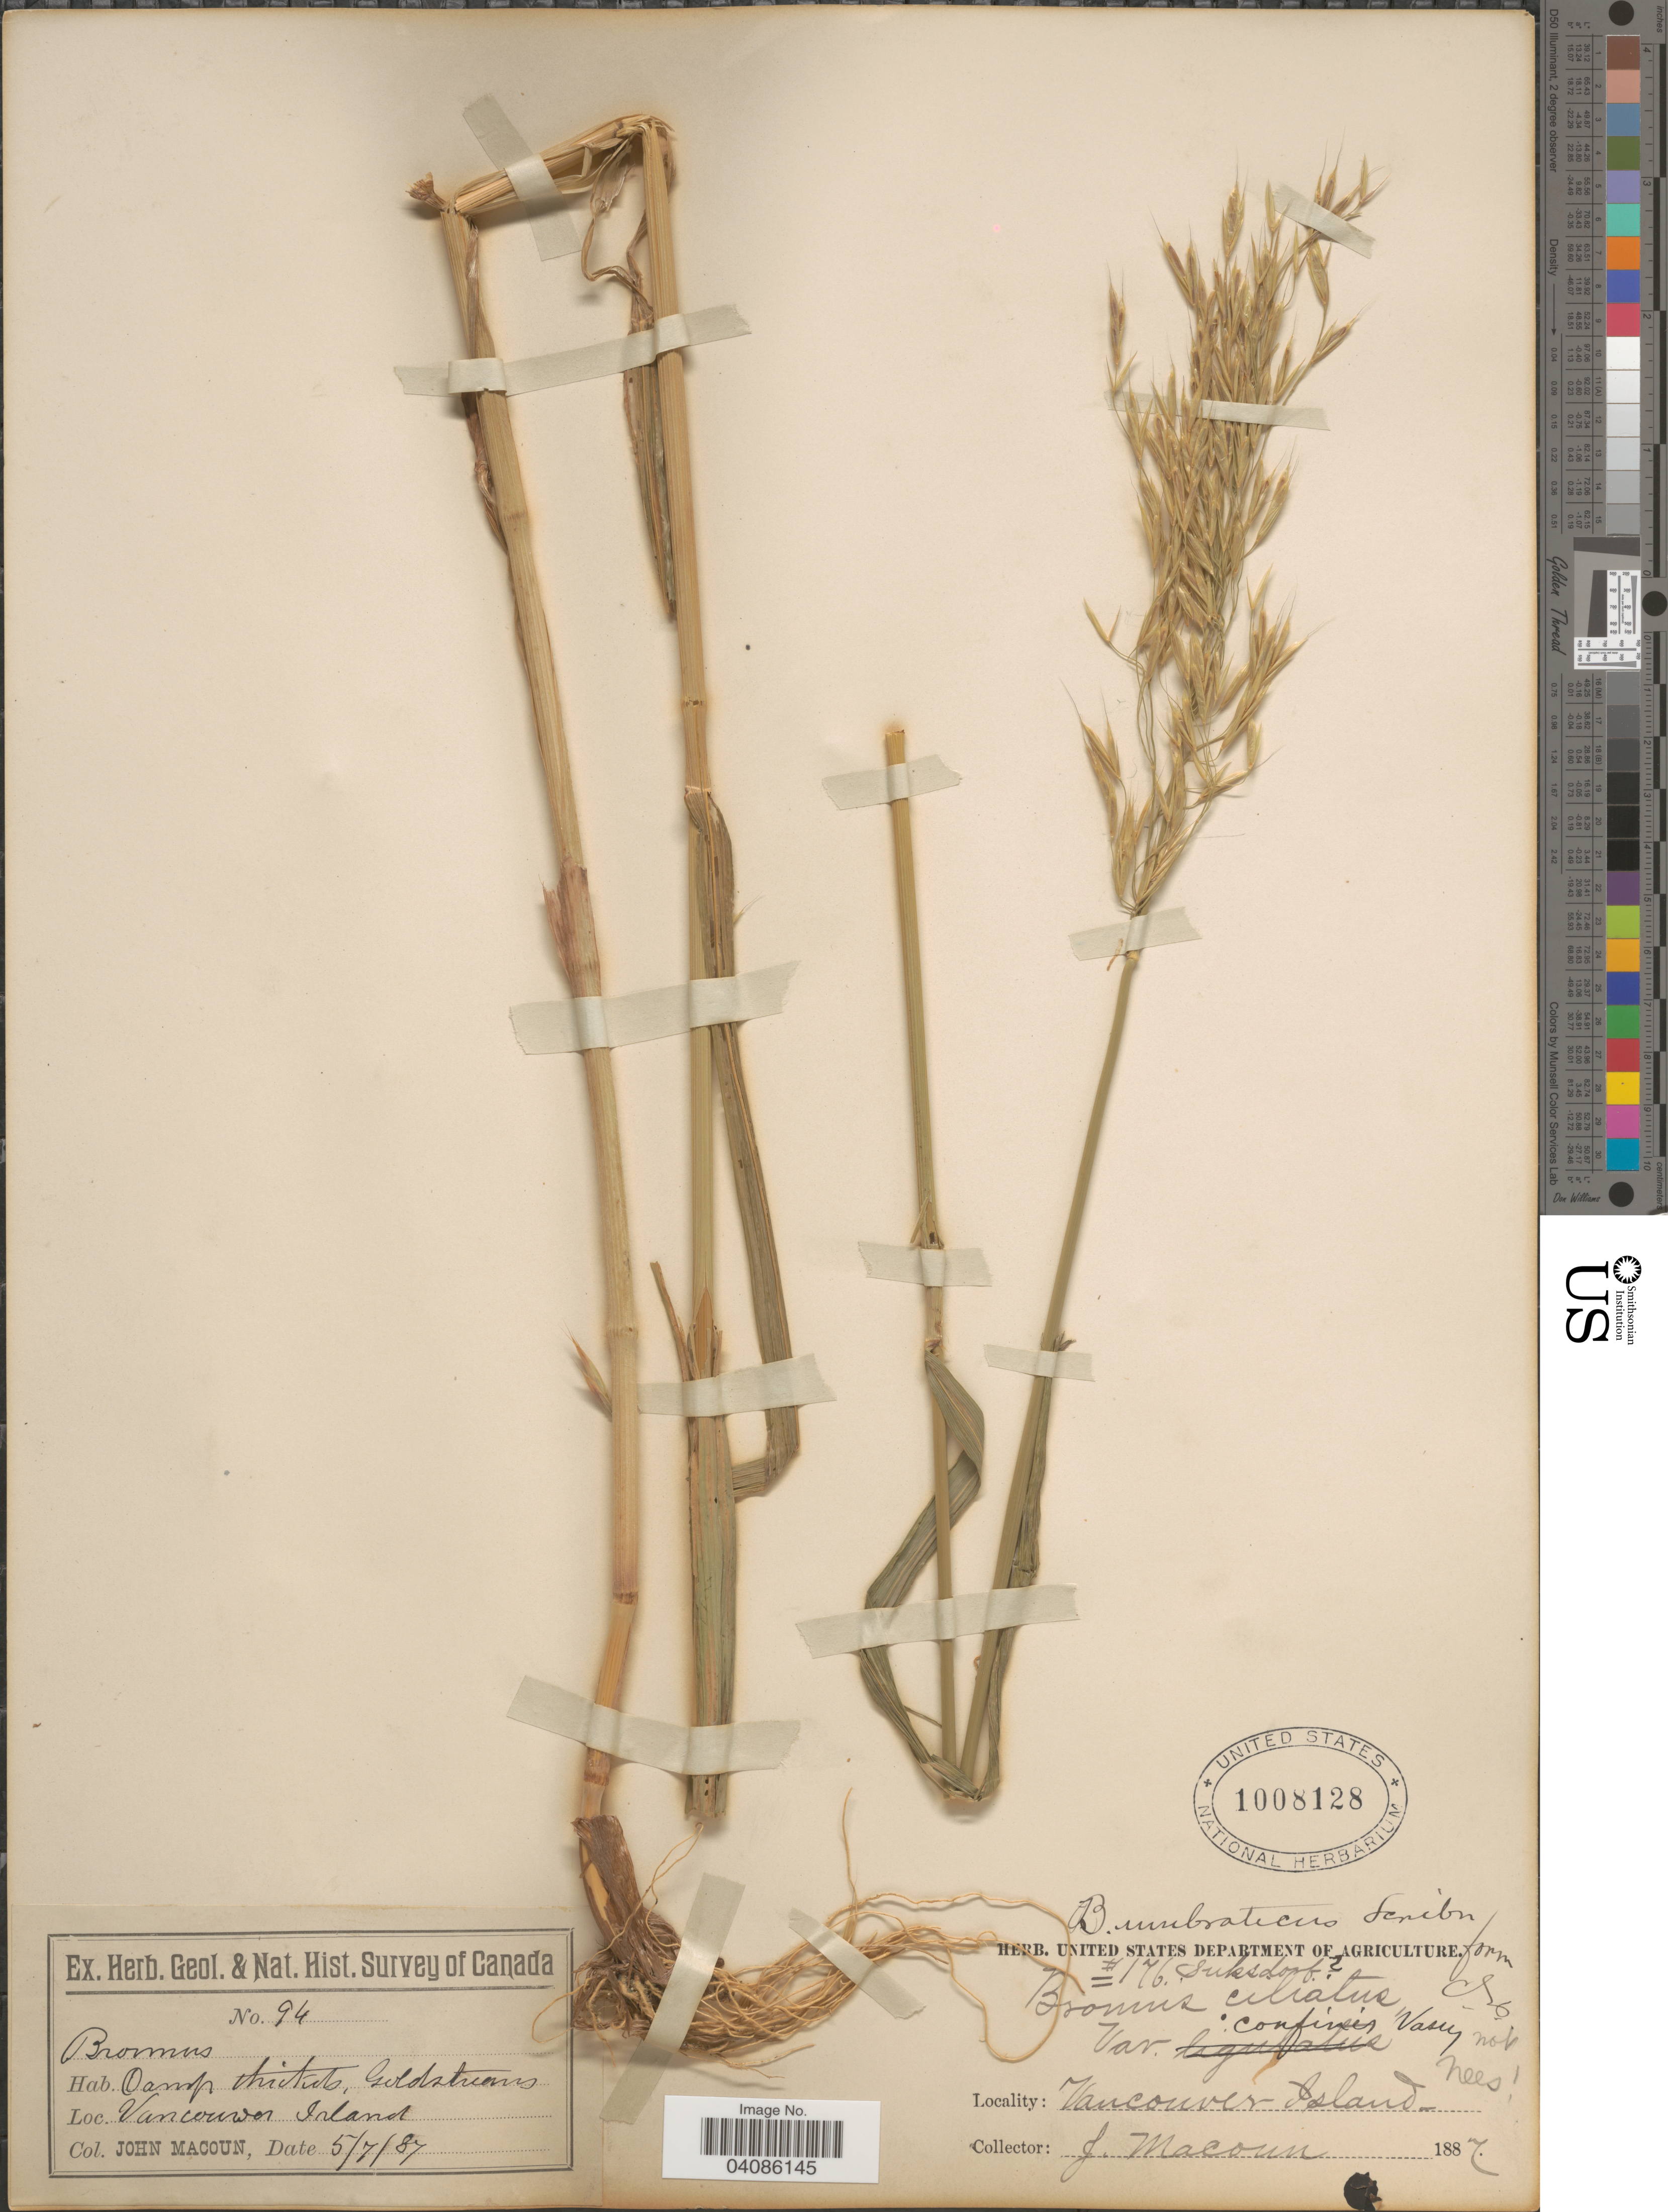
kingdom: Plantae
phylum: Tracheophyta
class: Liliopsida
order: Poales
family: Poaceae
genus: Bromus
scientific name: Bromus vulgaris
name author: (Hook.) Shear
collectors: J. Macoun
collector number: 94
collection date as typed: Transcribed d/m/y: 5/7/87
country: Canada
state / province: British Columbia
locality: Herb. Geol. & Nat. Hist. Survey of Canada. Damp thickets, Goldstreams. Vancouver Island.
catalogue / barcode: US 1008128